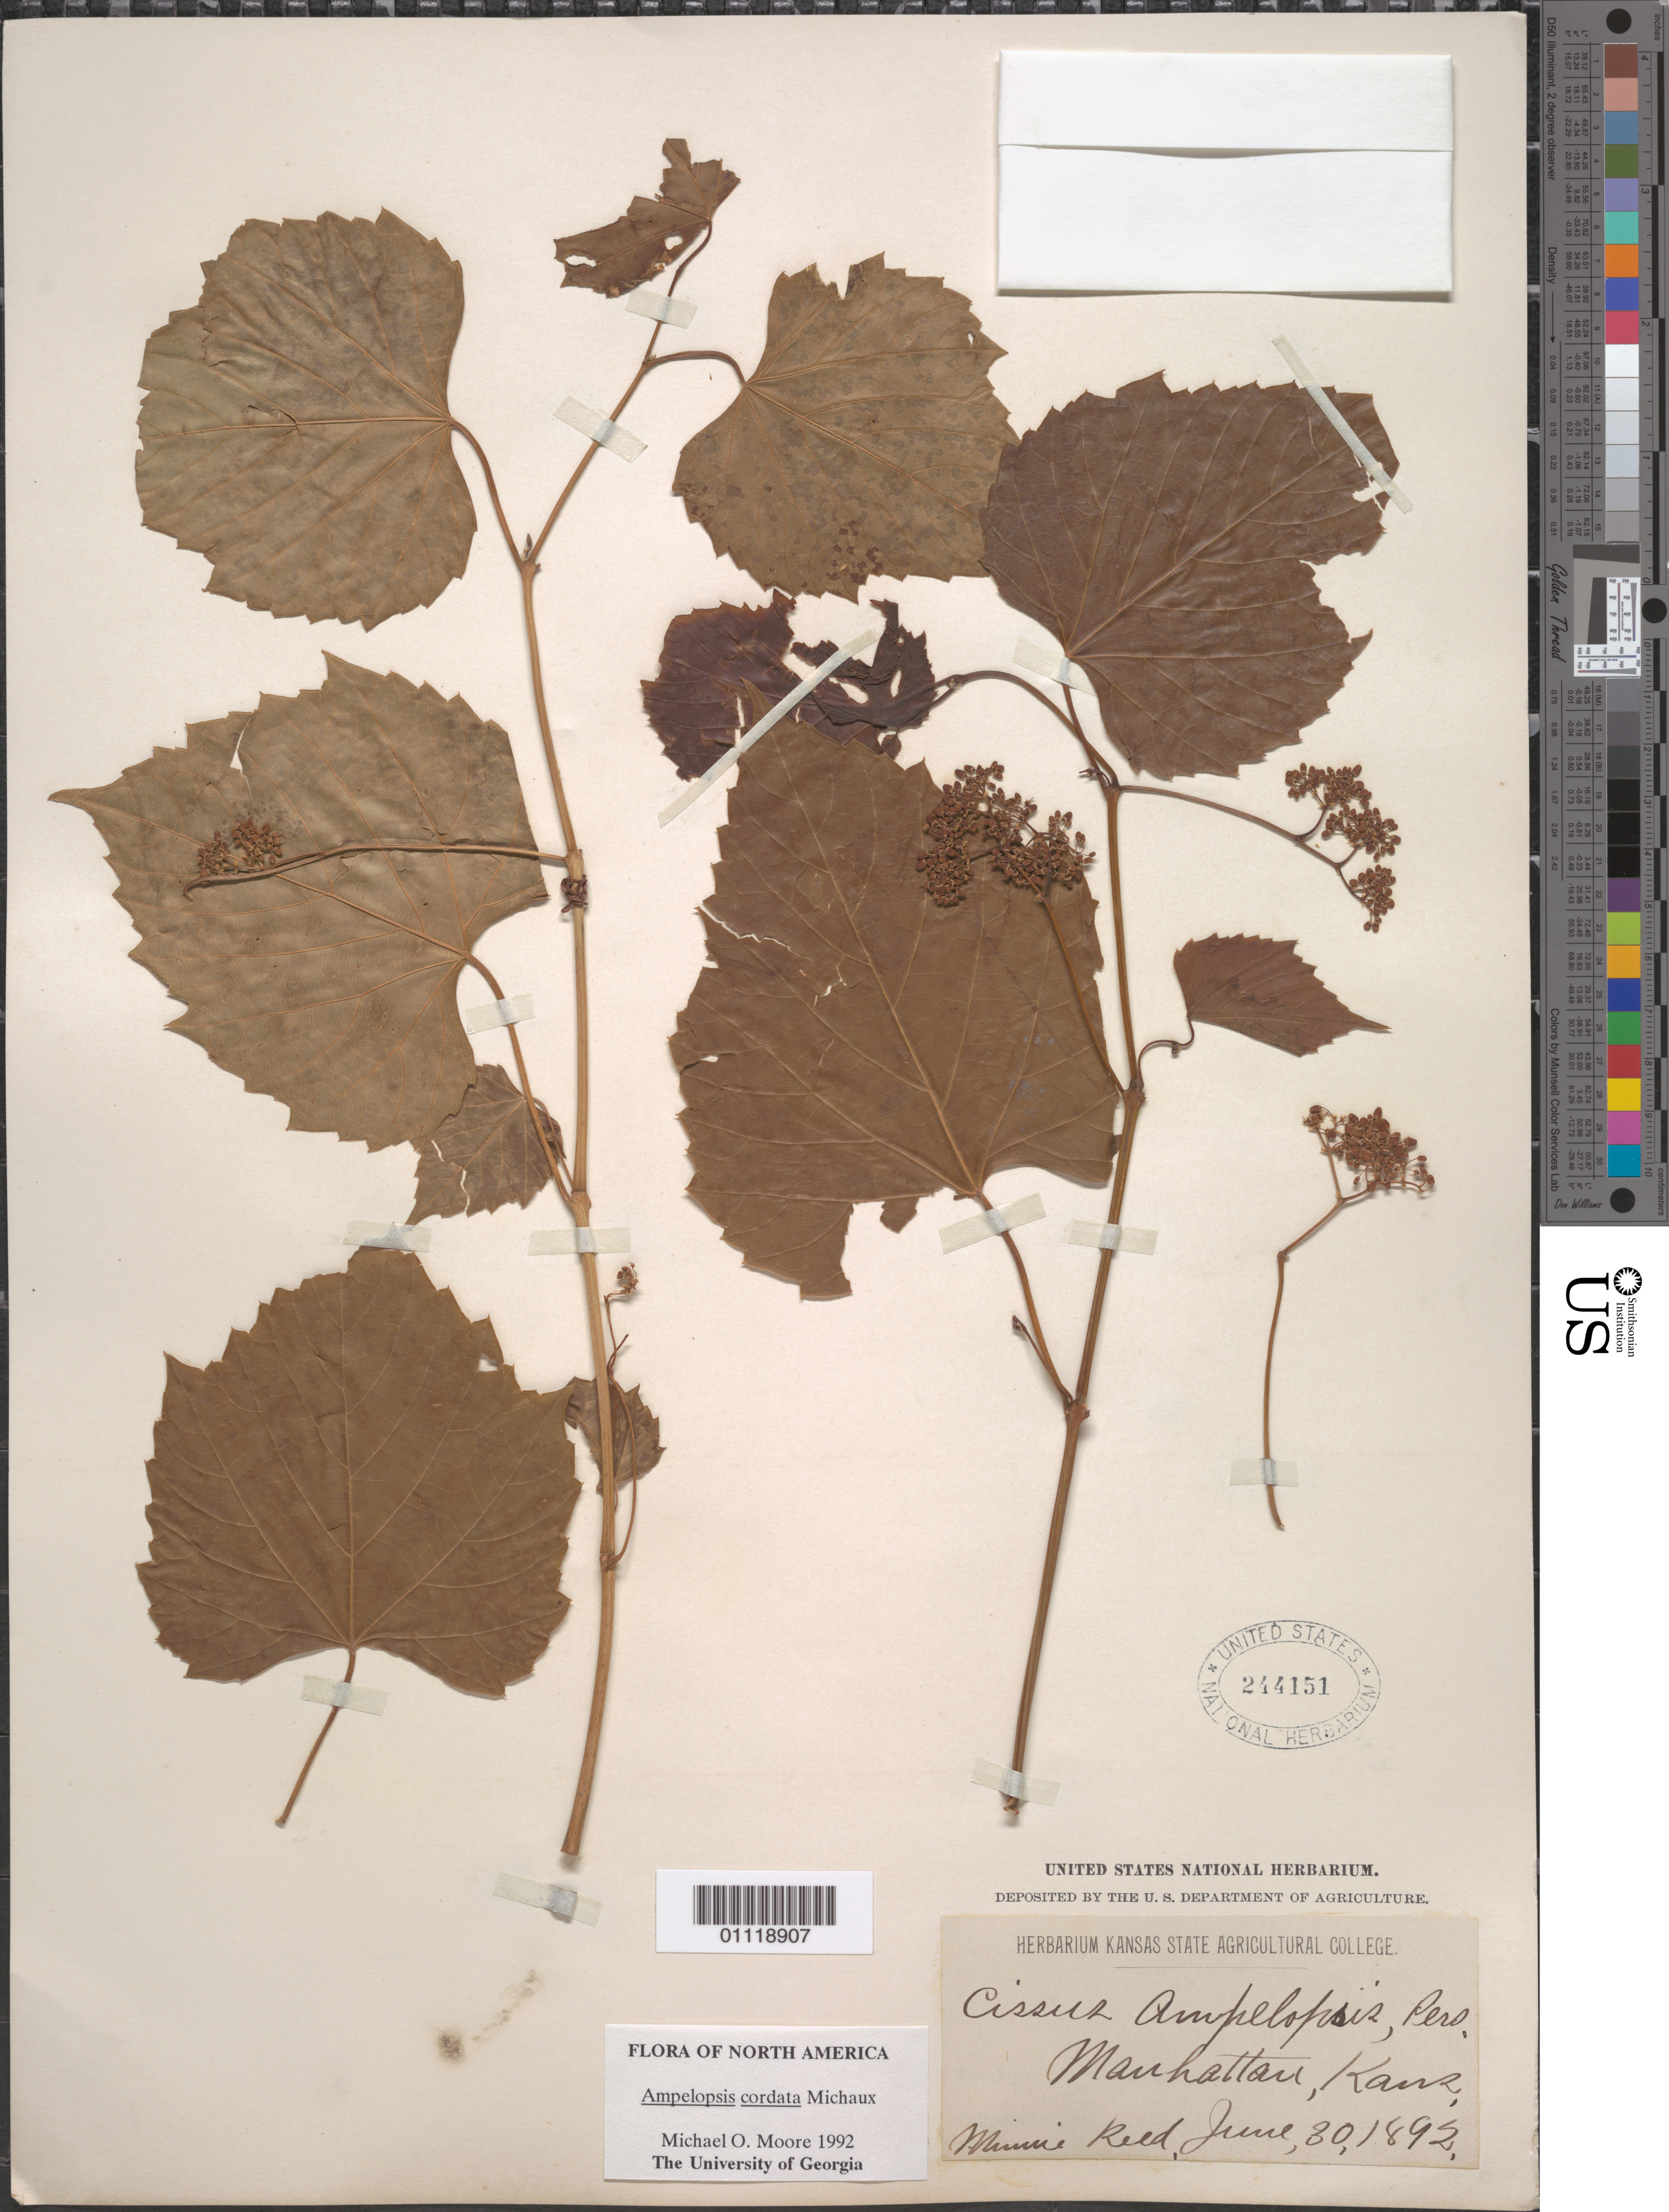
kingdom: Plantae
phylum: Tracheophyta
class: Magnoliopsida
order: Vitales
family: Vitaceae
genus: Ampelopsis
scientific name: Ampelopsis cordata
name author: Michx.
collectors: ex herb. Kansas State Agricultural College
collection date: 1892-06-30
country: United States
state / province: Kansas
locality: Manhattan.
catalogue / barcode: US 244151